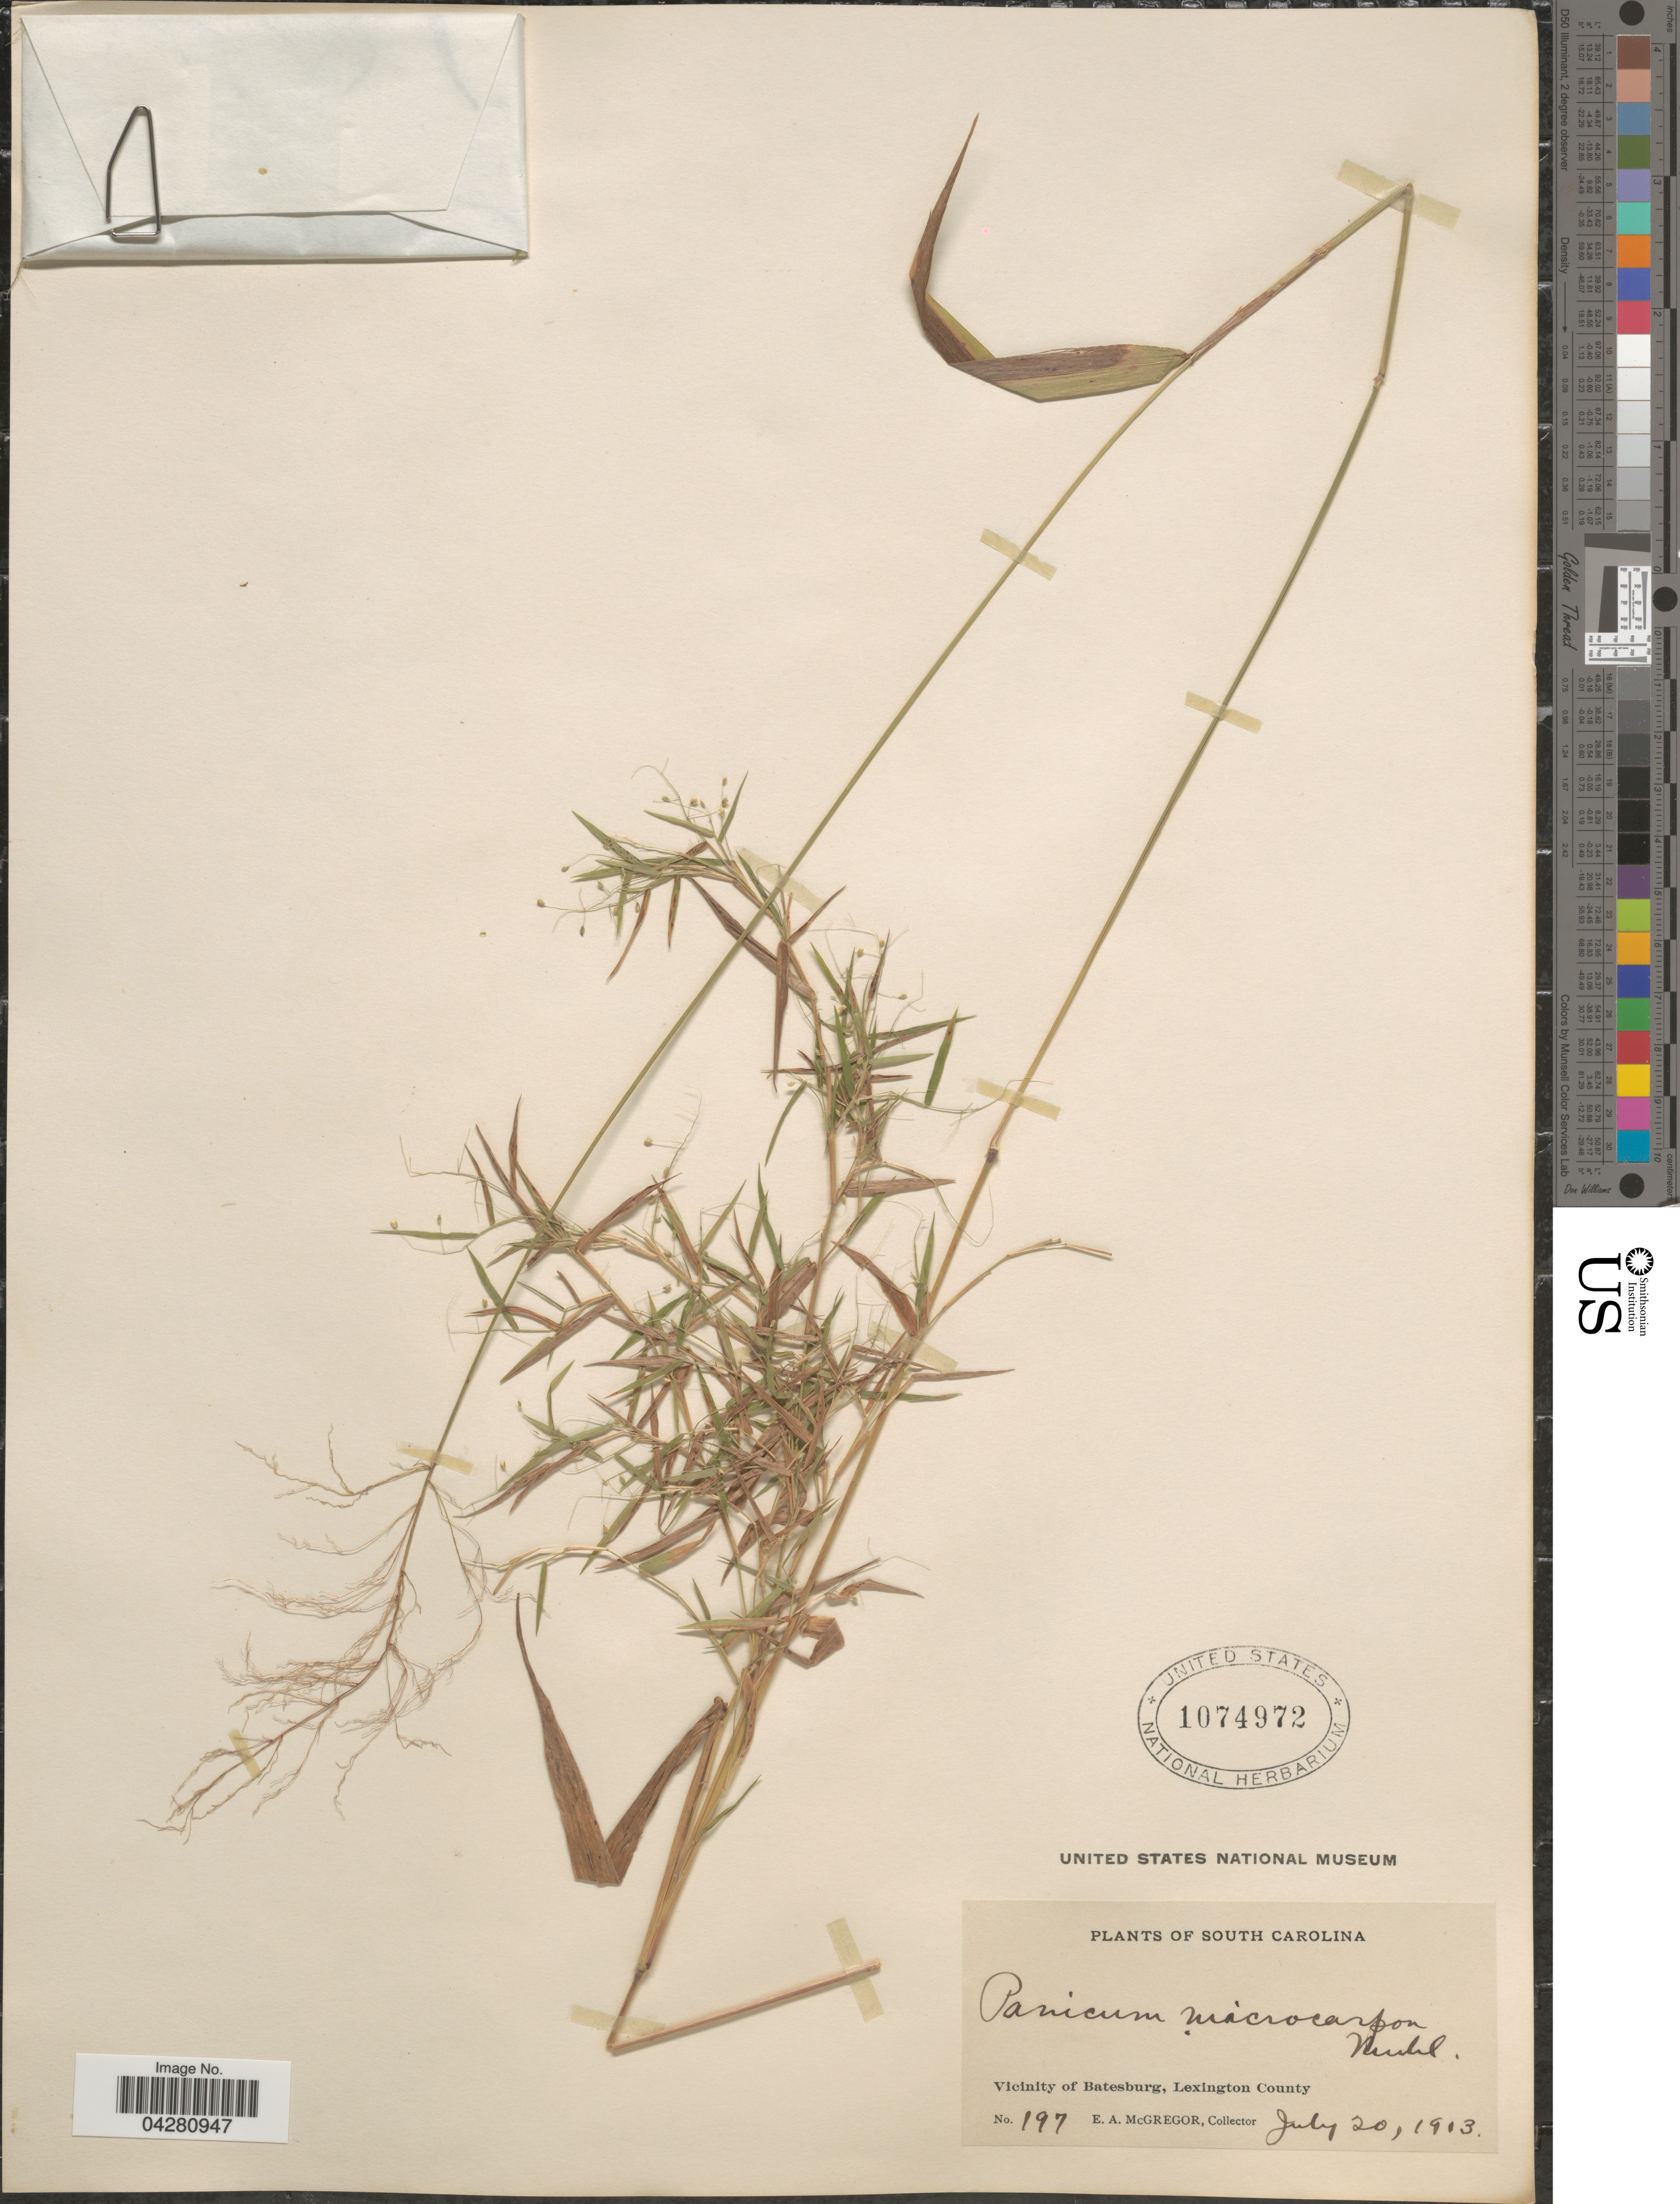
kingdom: Plantae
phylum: Tracheophyta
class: Liliopsida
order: Poales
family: Poaceae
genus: Dichanthelium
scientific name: Dichanthelium dichotomum var. dichotomum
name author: (L.) Gould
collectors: E. A. McGregor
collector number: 197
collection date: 1913-07-20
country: United States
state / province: South Carolina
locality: Vicinity of Batesburg, Lexington County.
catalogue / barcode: US 1074972